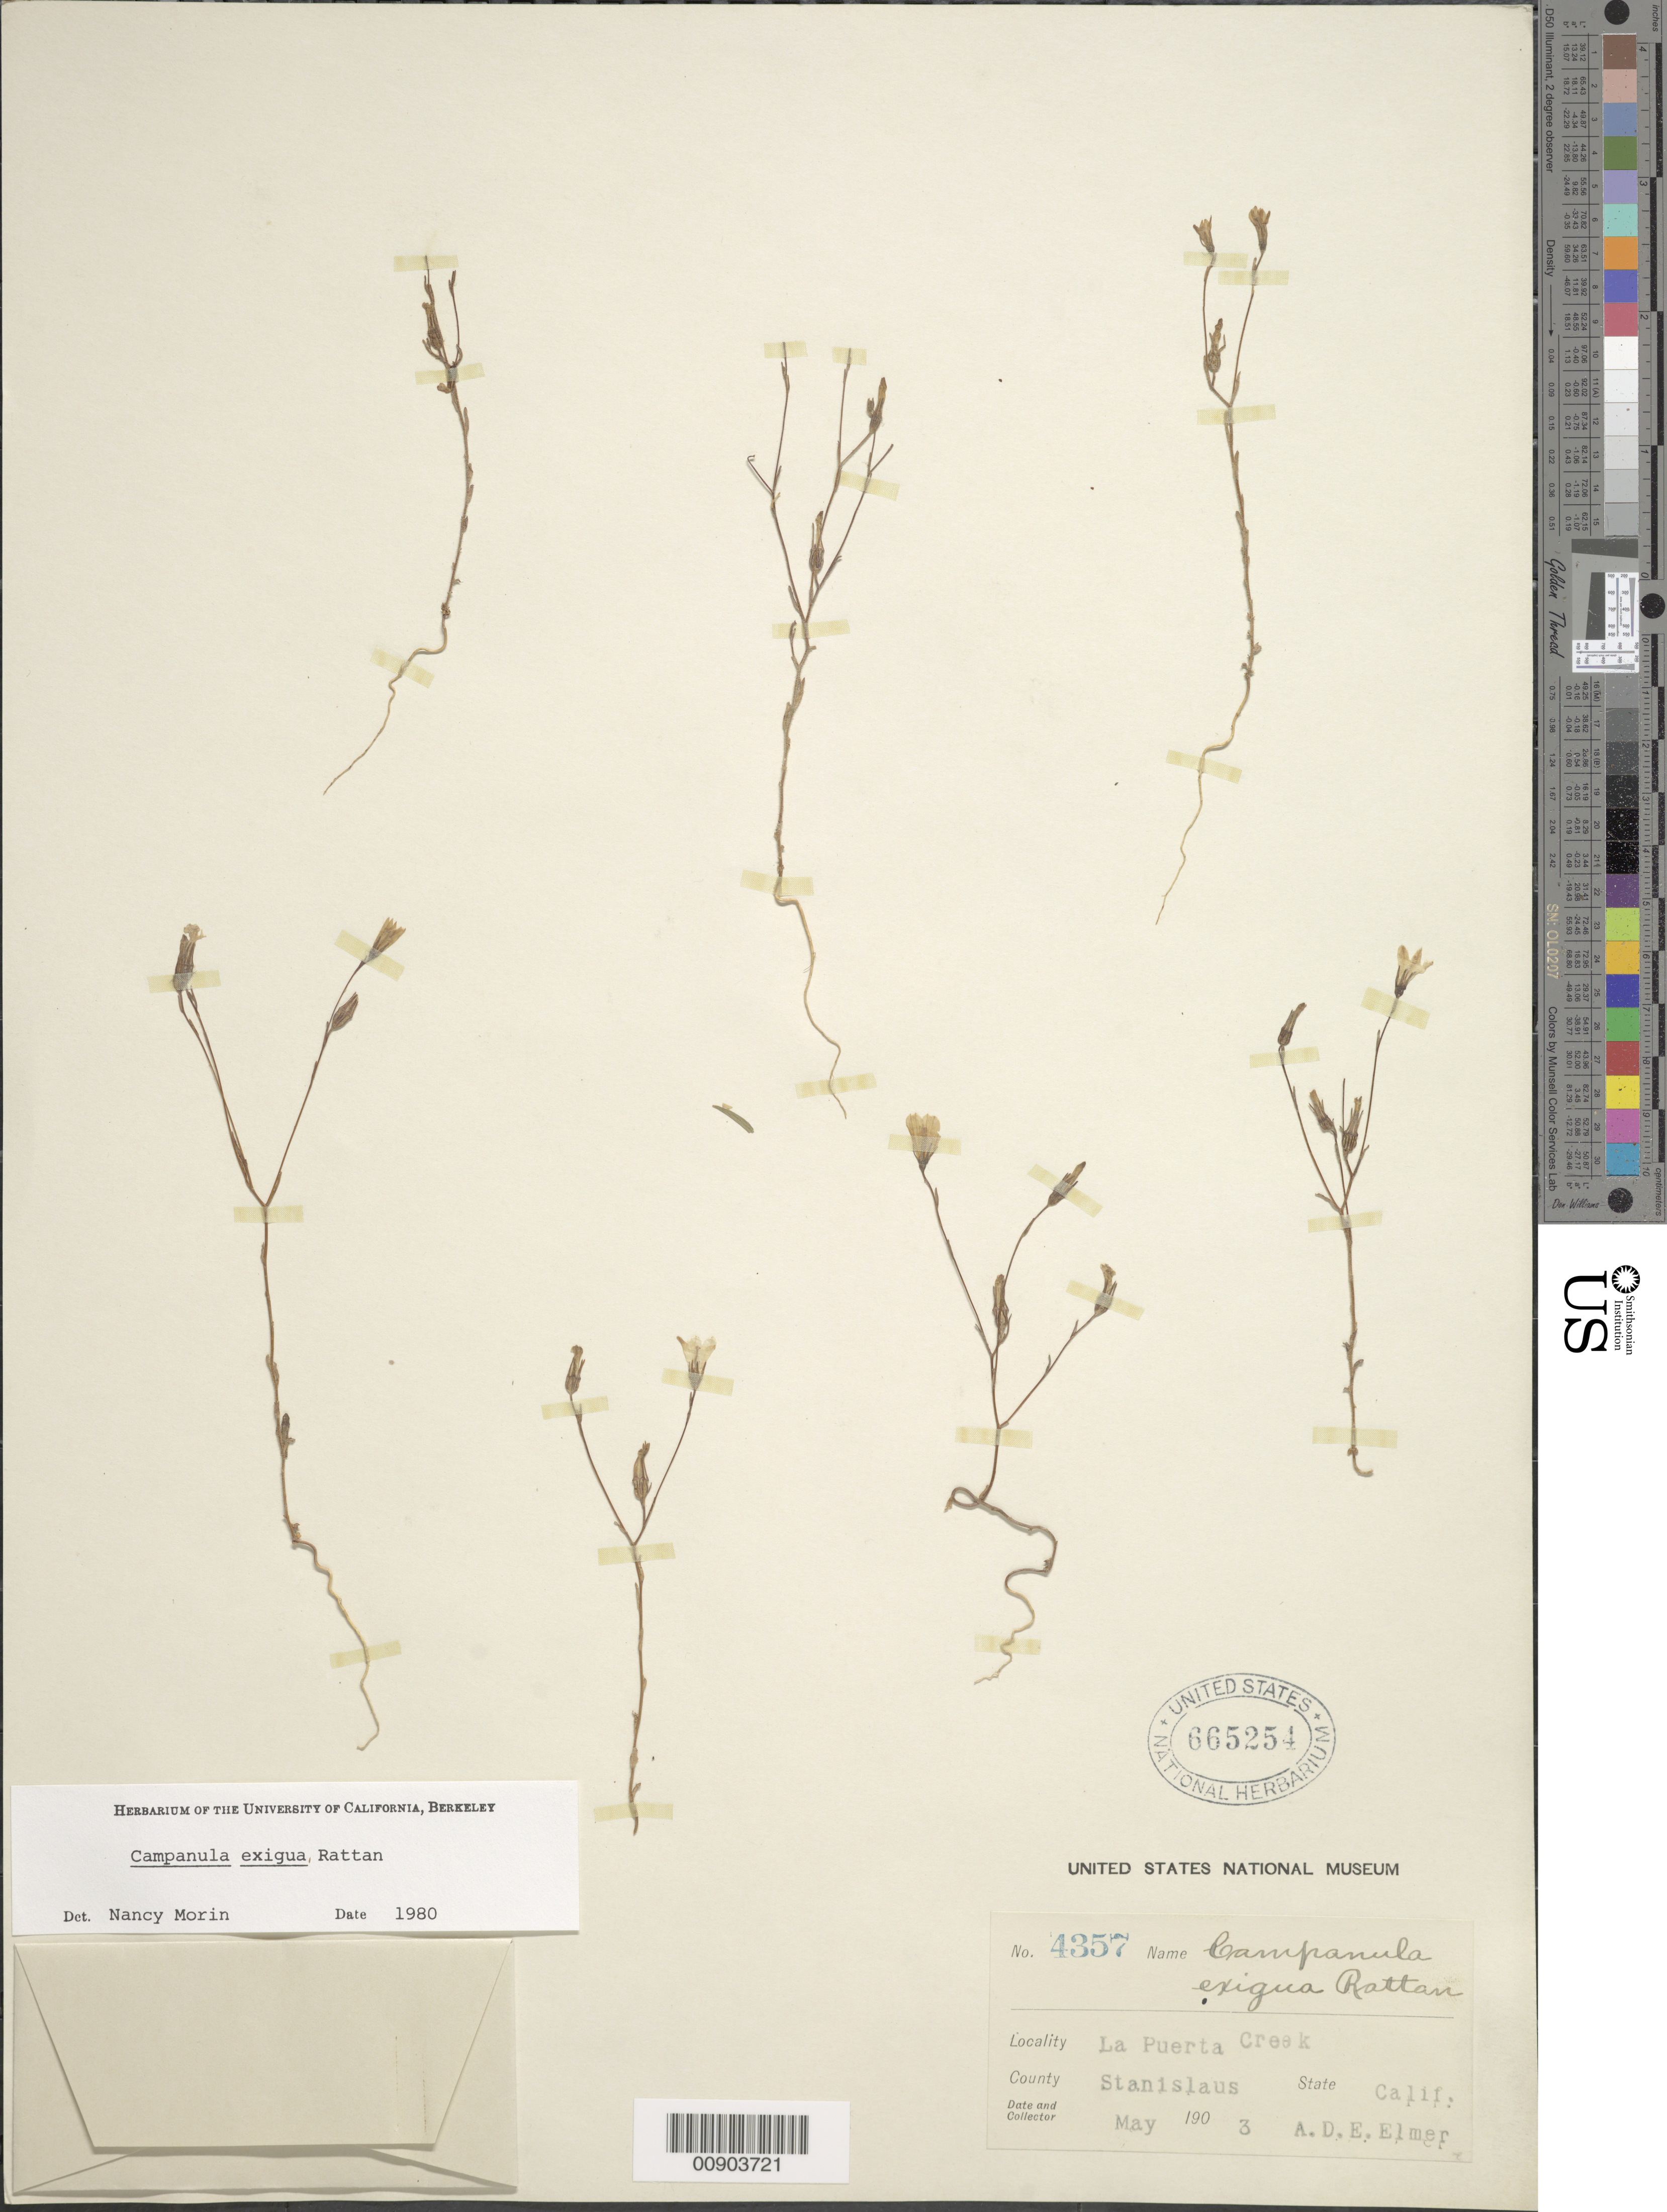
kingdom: Plantae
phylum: Tracheophyta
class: Magnoliopsida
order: Asterales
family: Campanulaceae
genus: Campanula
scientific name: Campanula exigua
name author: Rattan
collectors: A. D. E. Elmer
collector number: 4357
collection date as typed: May 1903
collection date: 1903-05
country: United States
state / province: California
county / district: Stanislaus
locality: La Puerto Creek.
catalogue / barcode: US 665254